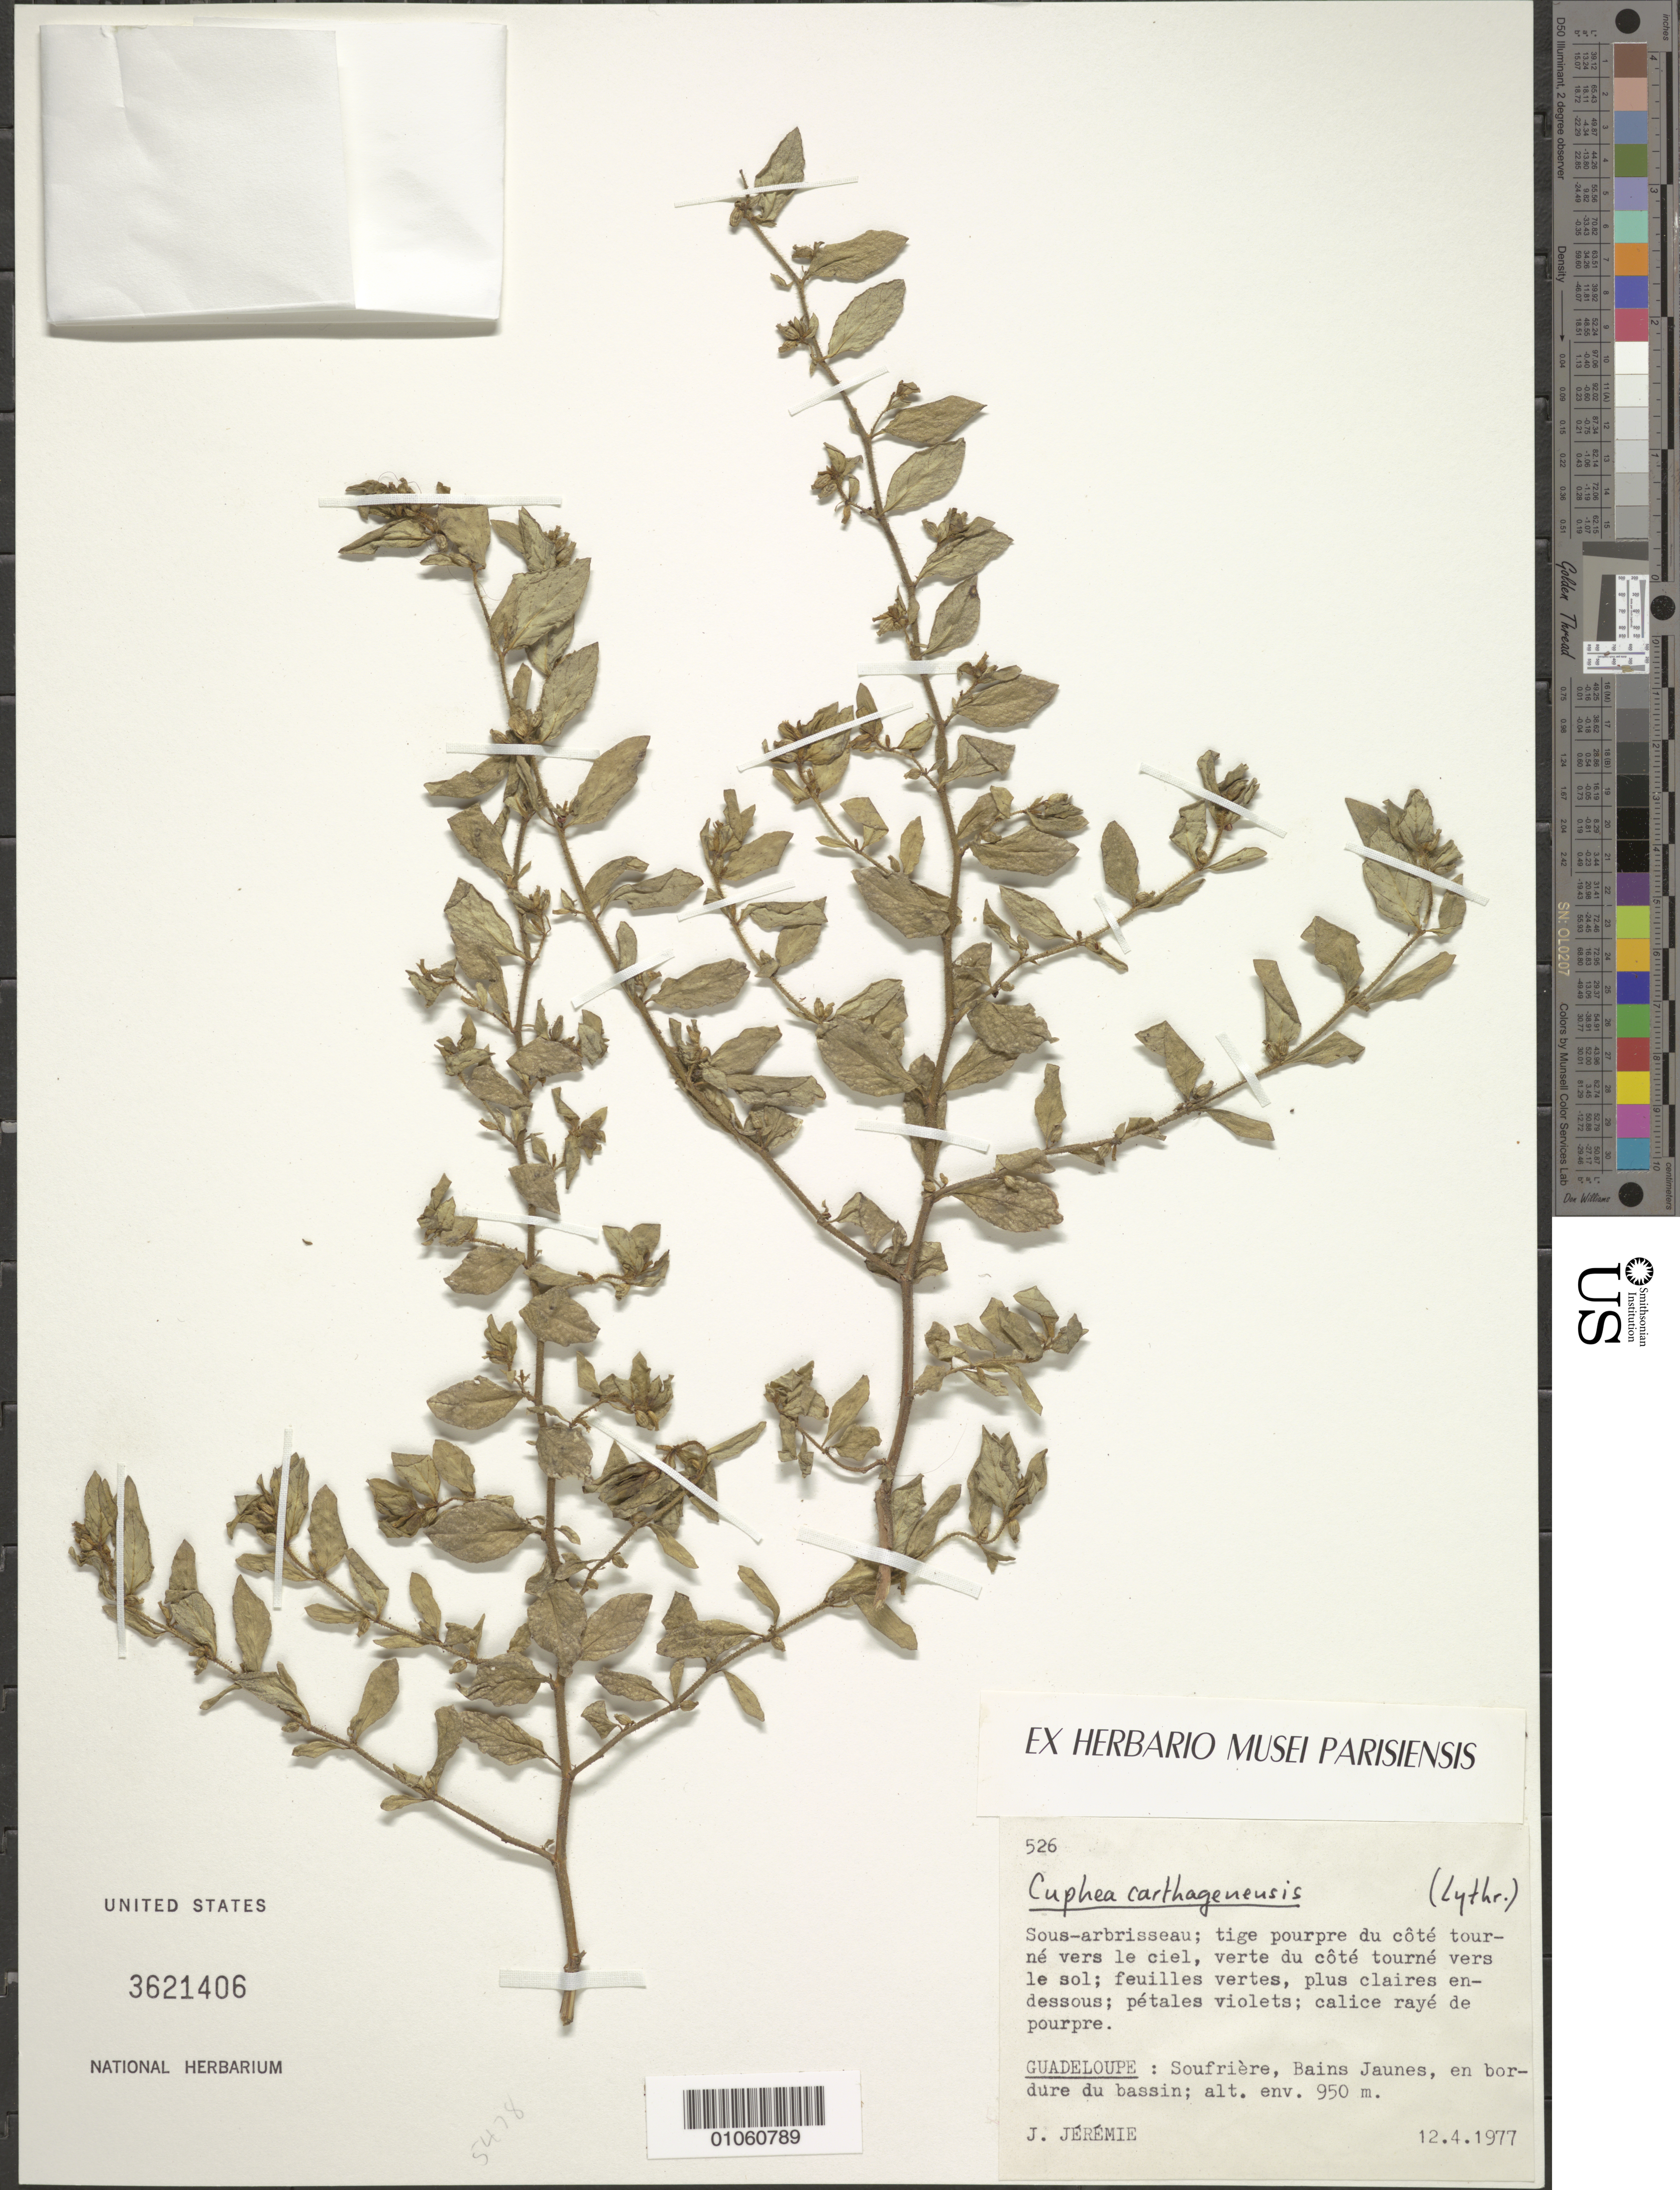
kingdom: Plantae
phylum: Tracheophyta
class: Magnoliopsida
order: Myrtales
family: Lythraceae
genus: Cuphea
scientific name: Cuphea carthagenensis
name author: (Jacq.) J.F. Macbr.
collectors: J. Jérémie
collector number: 526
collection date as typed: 12 Apr 1977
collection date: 1977-04-12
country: Guadeloupe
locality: Soufrière, Bains Jaunes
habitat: En bordure du bassin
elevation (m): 950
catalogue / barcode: US 3621406